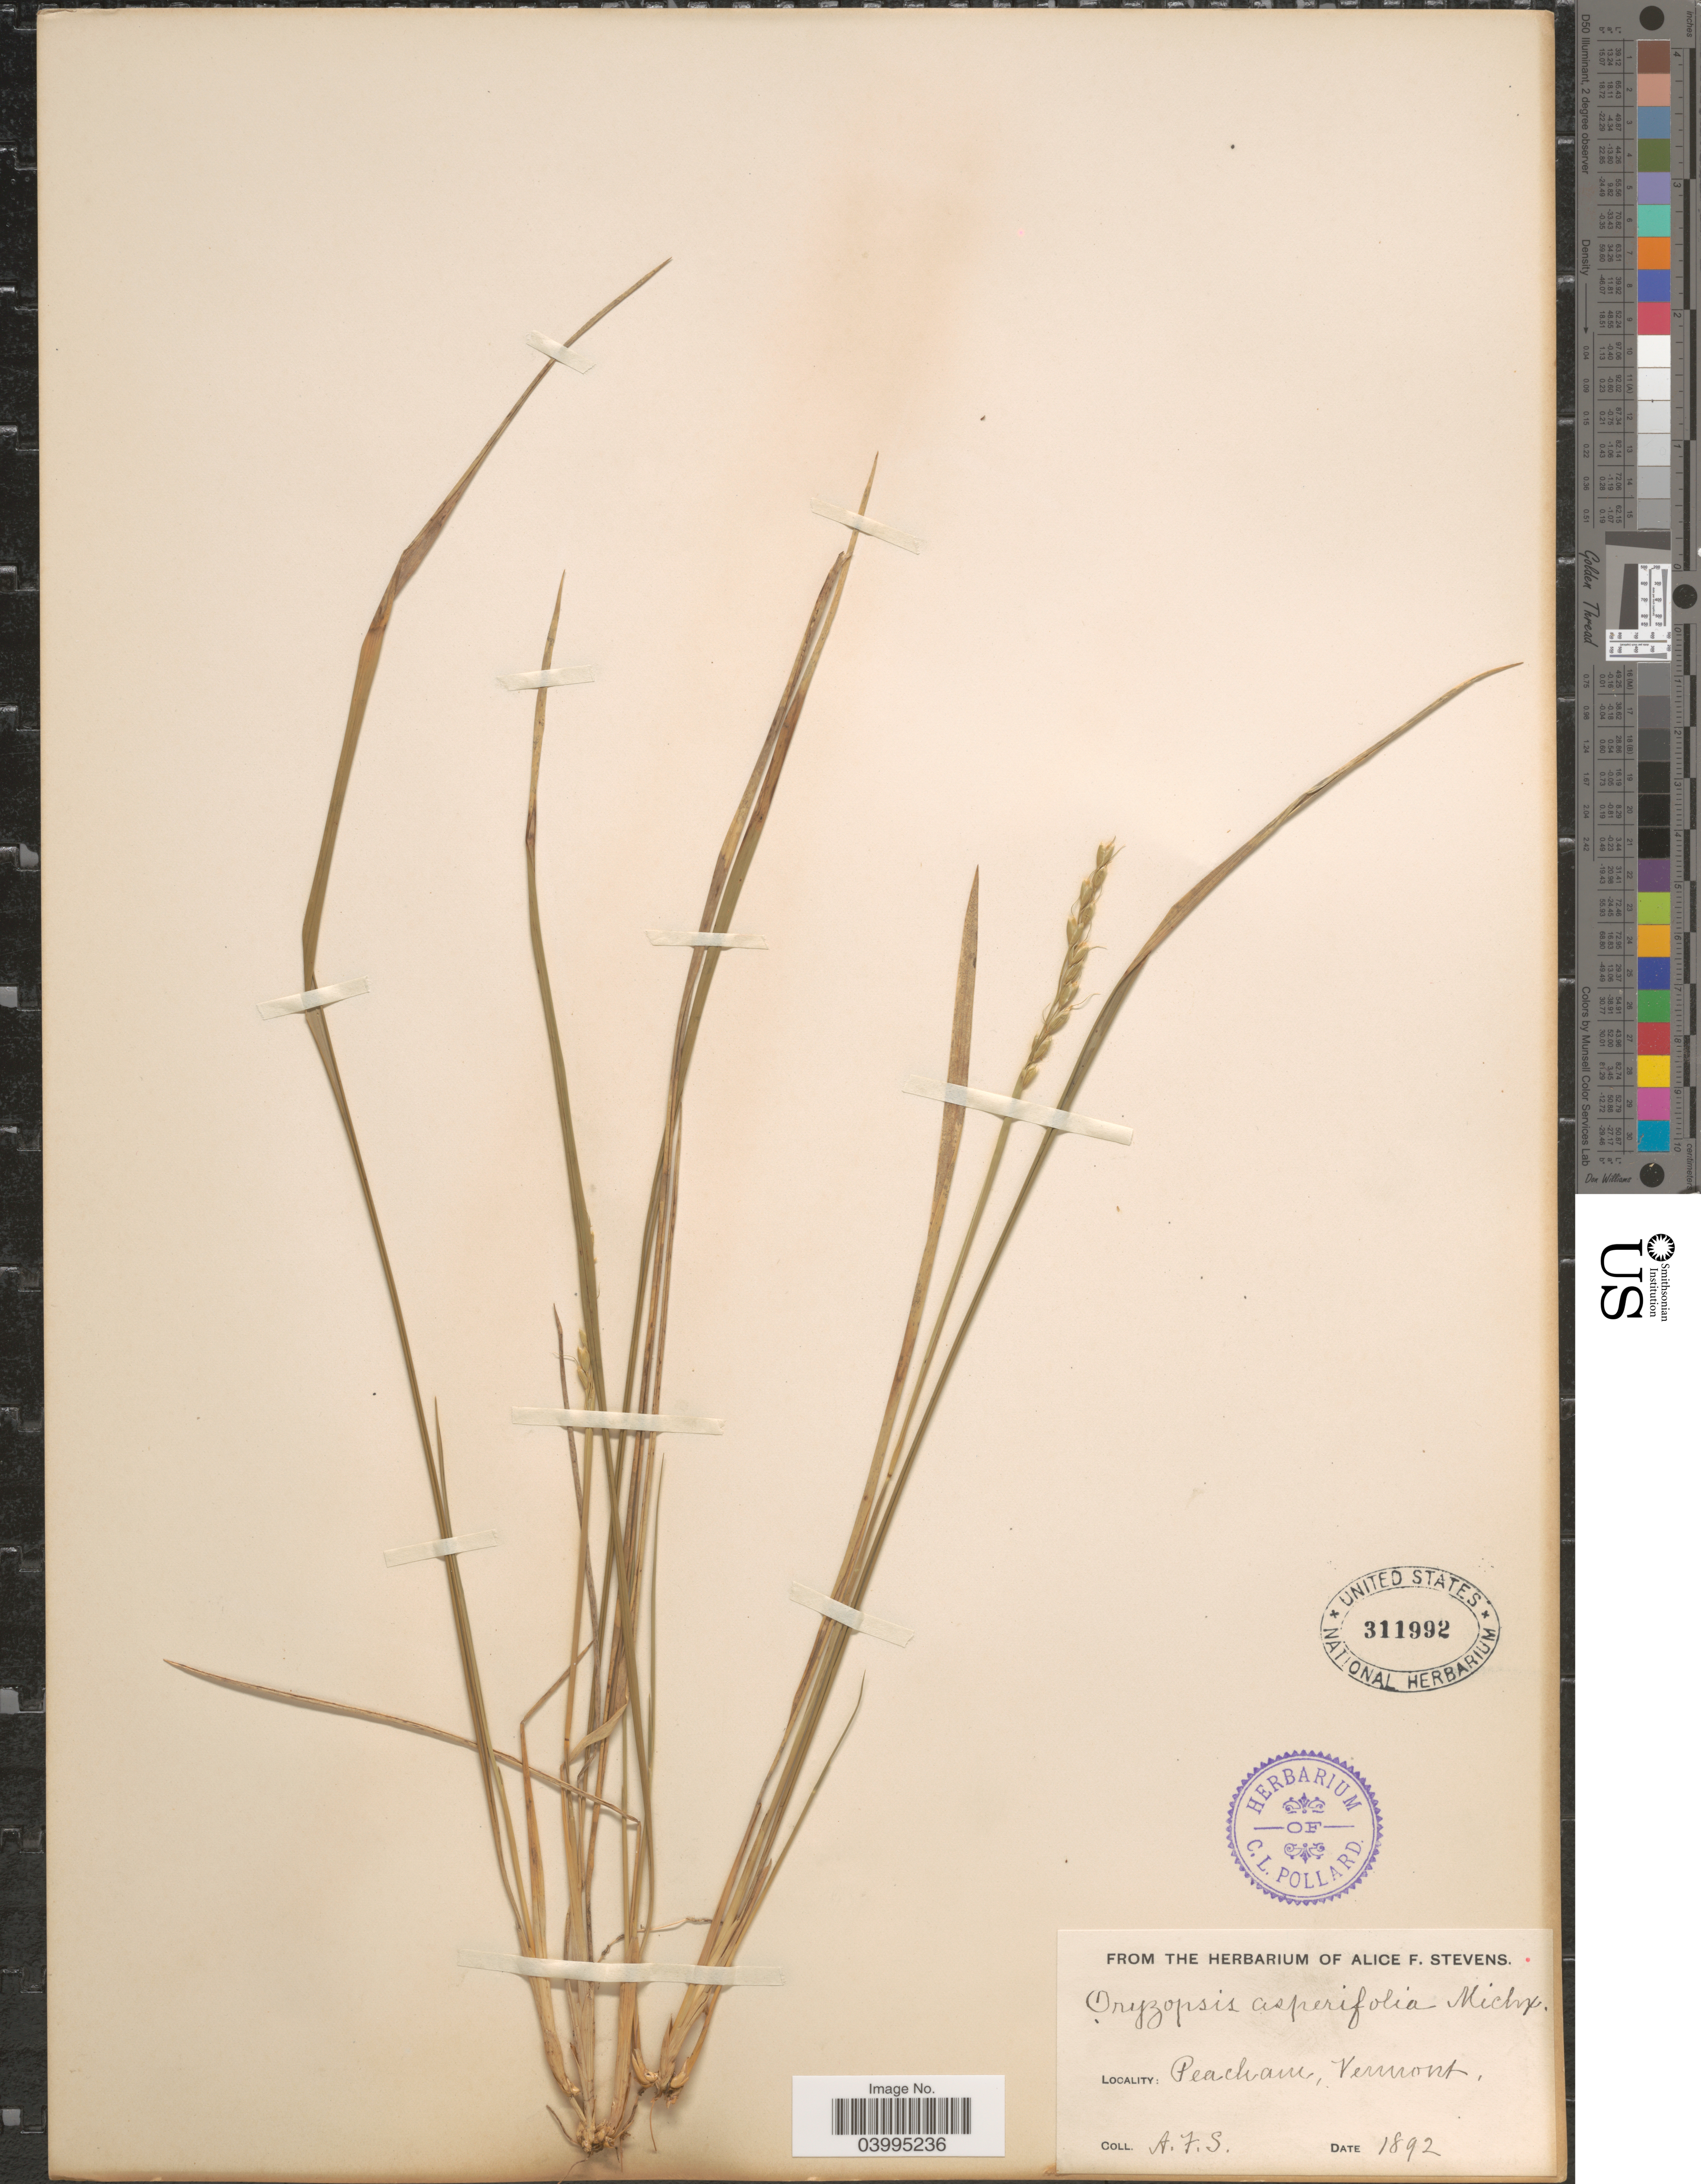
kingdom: Plantae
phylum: Tracheophyta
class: Liliopsida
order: Poales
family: Poaceae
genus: Oryzopsis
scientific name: Oryzopsis asperifolia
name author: Michx.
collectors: A. Stevens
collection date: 1892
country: United States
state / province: Vermont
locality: Peacham.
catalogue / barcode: US 311992